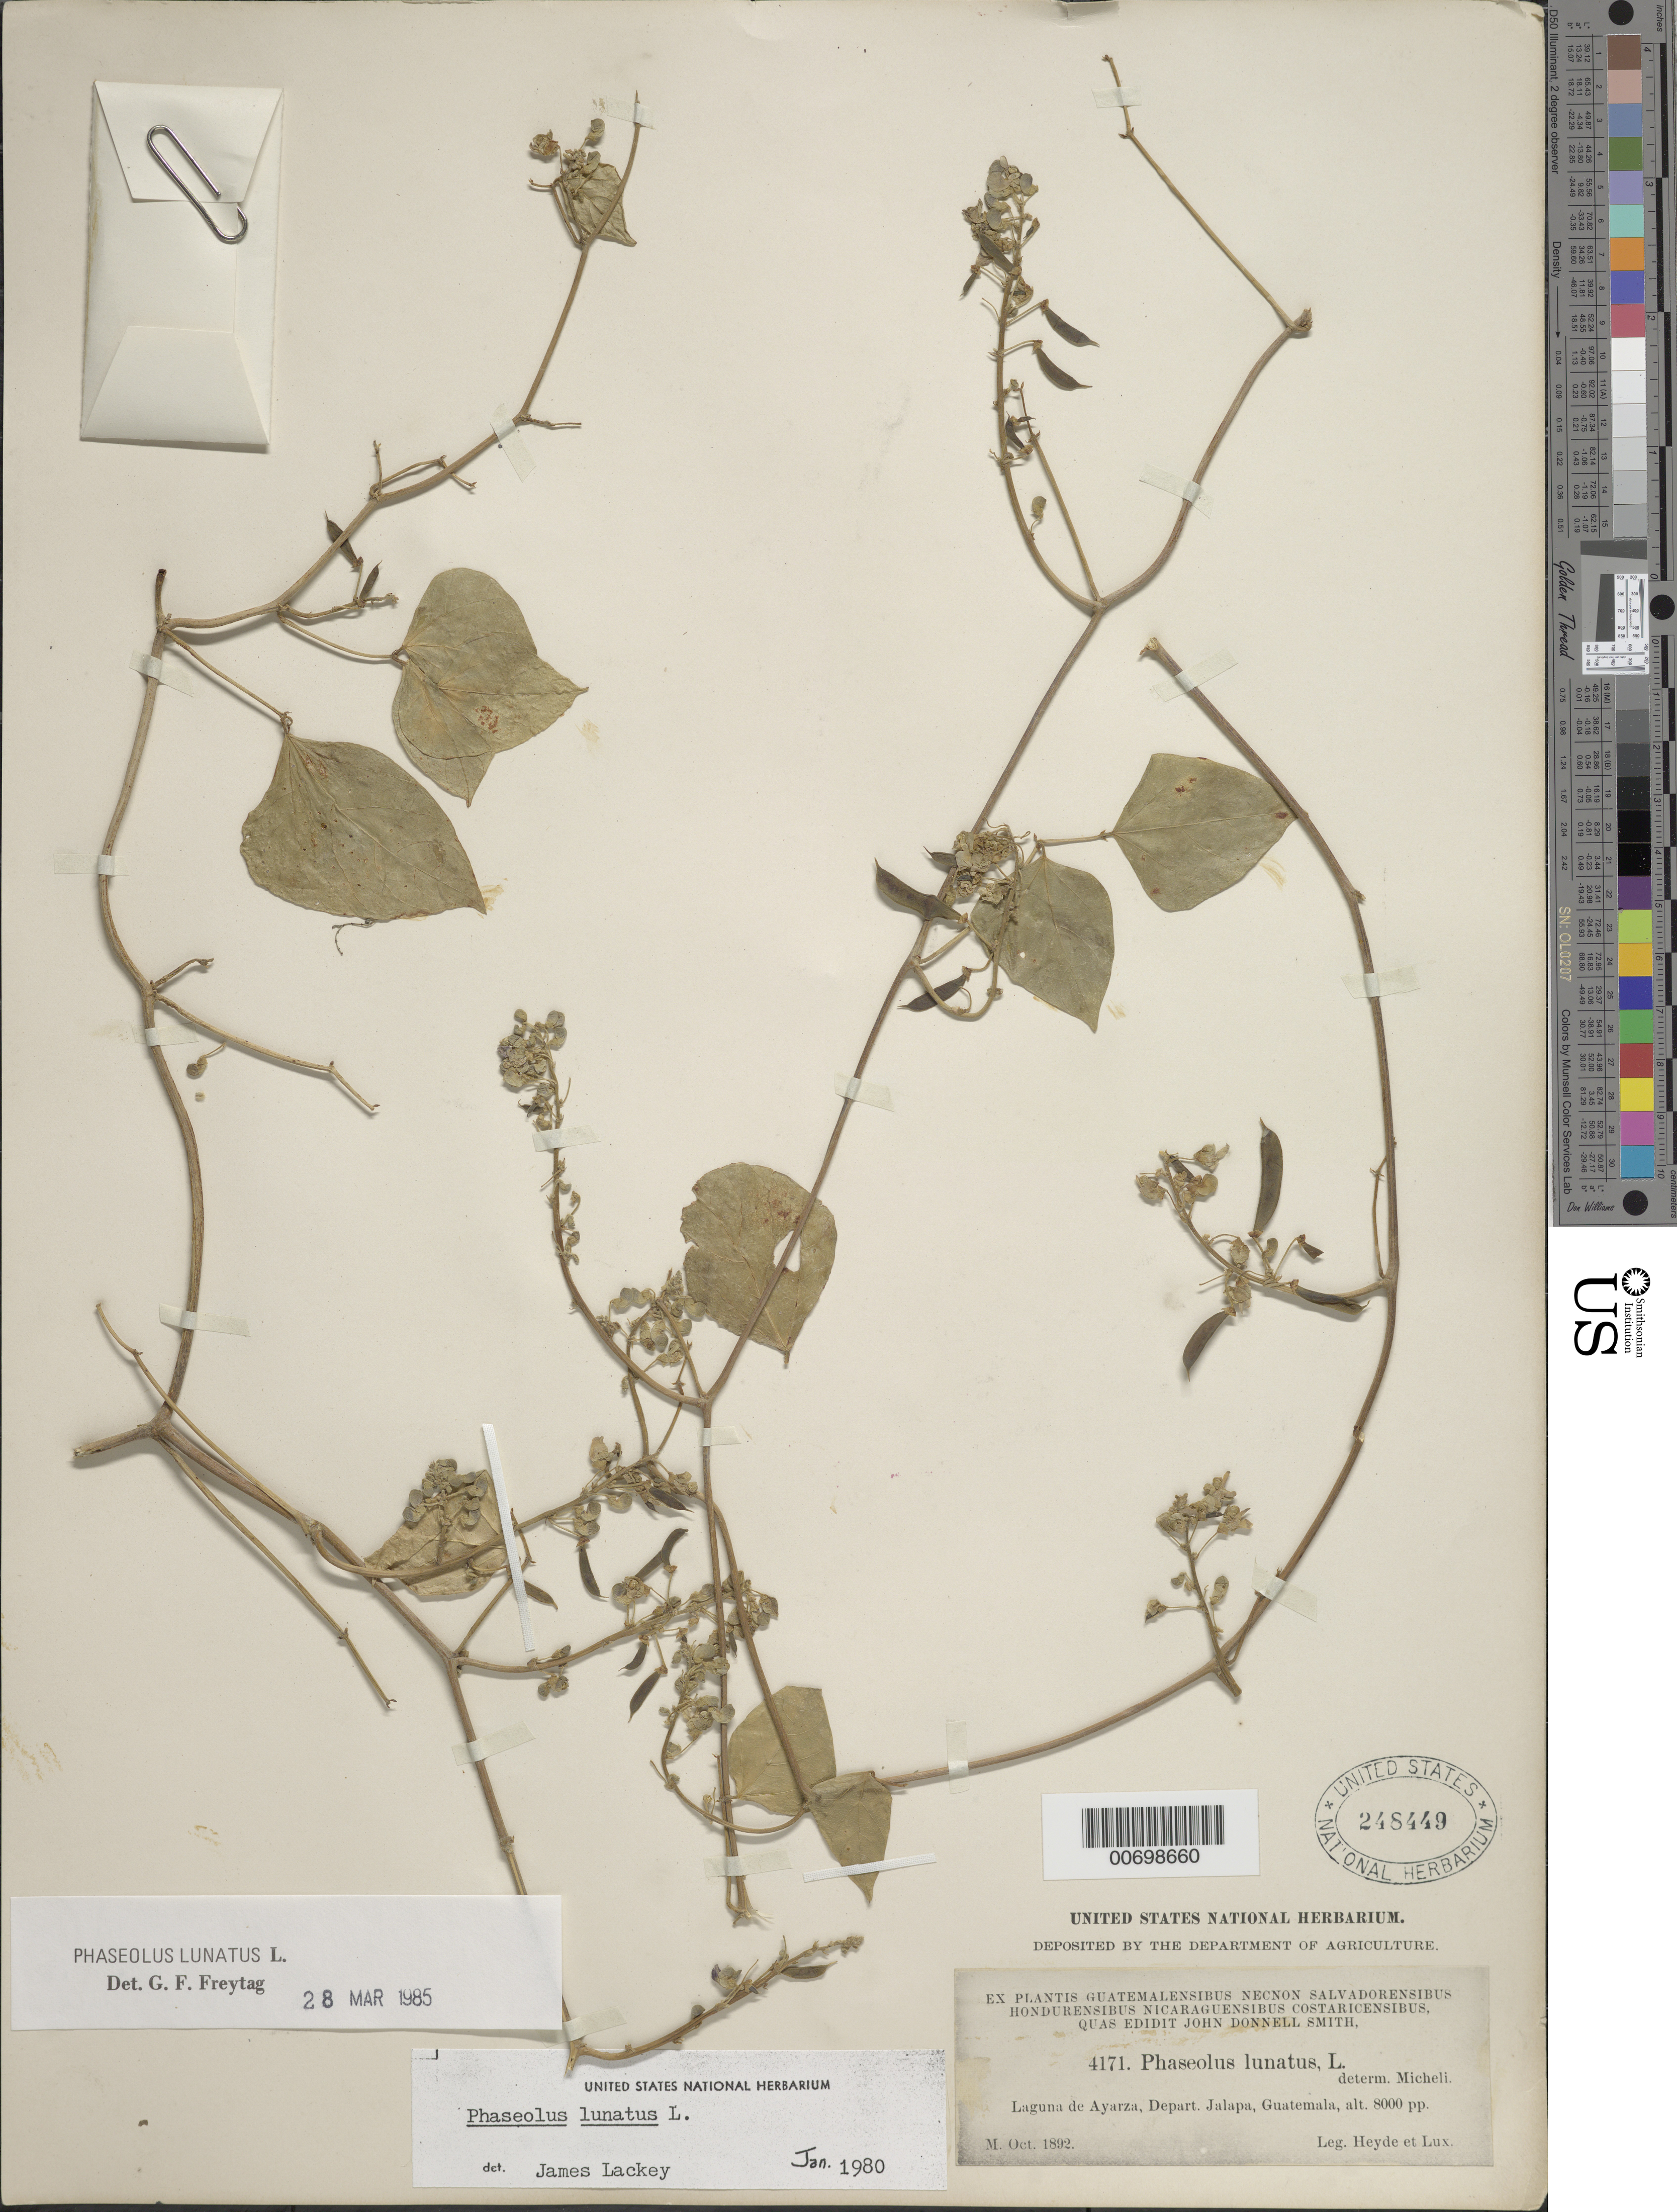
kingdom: Plantae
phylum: Tracheophyta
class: Magnoliopsida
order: Fabales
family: Fabaceae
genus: Phaseolus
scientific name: Phaseolus lunatus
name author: L.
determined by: Freytag, G. F.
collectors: E. T. Heyde & E. Lux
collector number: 4171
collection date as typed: Dec 1892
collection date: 1892-12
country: Guatemala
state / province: Jalapa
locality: Laguna de Ayarza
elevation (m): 2438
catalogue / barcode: US 248449